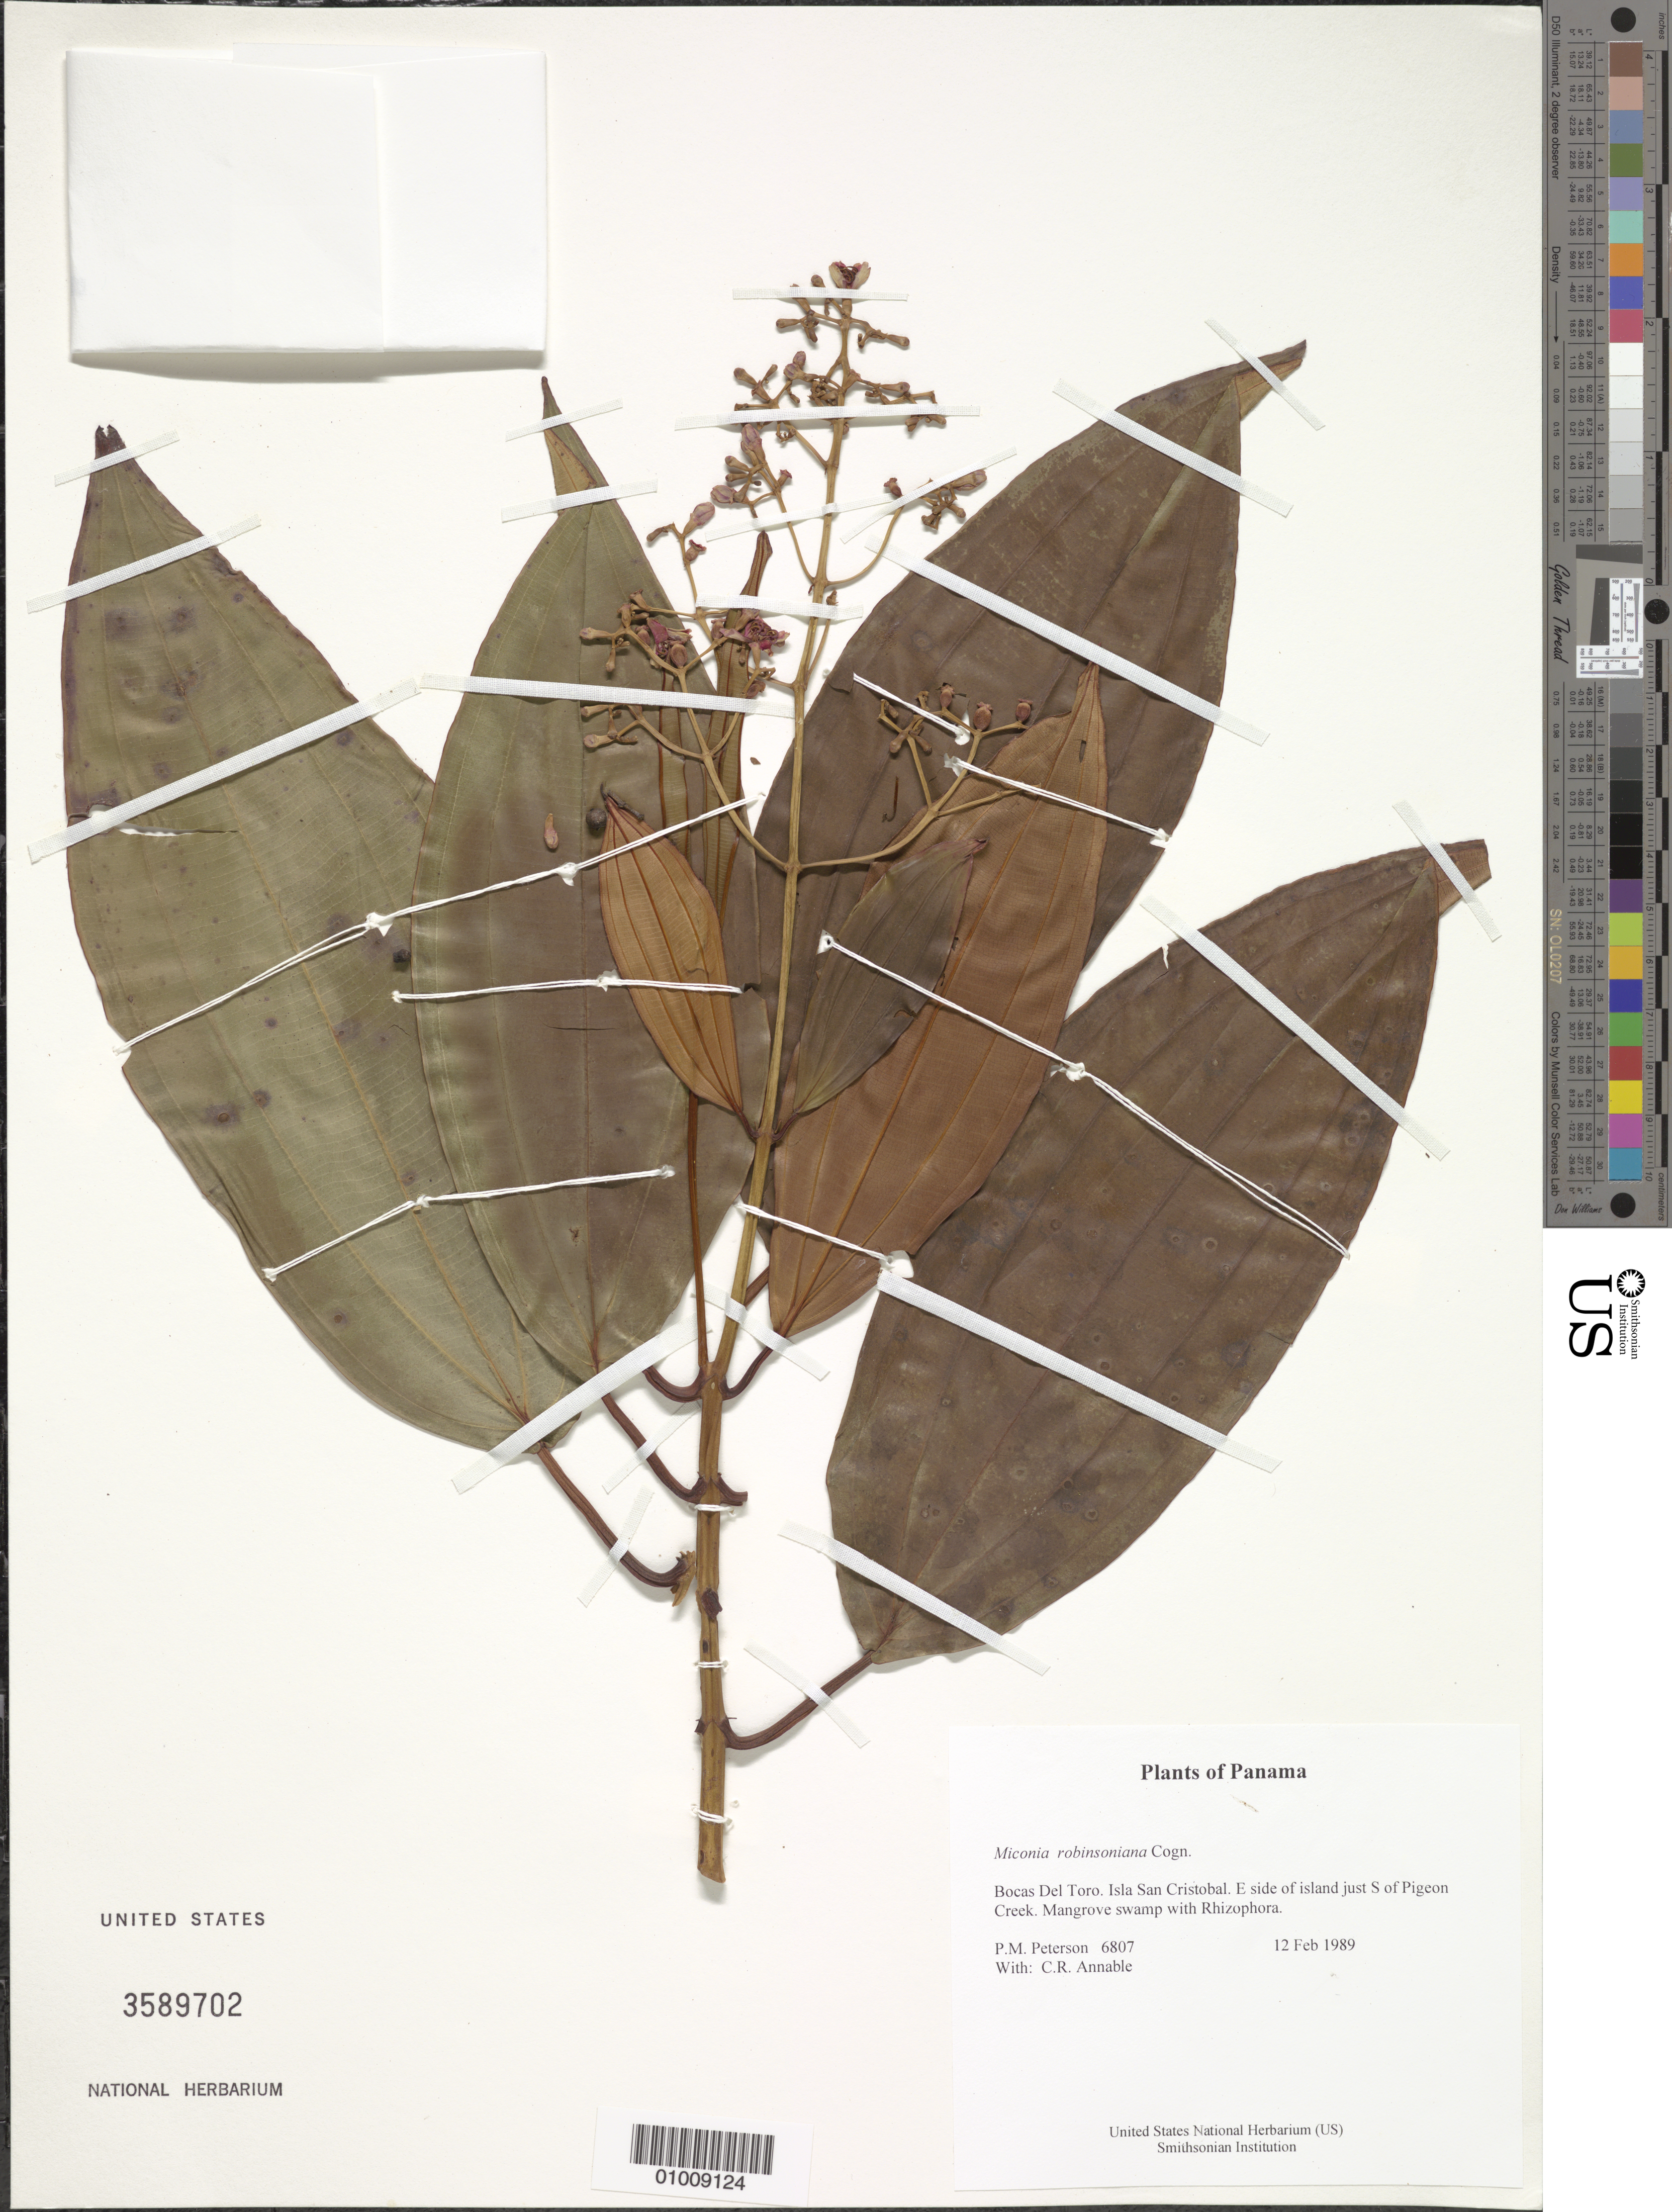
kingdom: Plantae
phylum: Tracheophyta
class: Magnoliopsida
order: Myrtales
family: Melastomataceae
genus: Miconia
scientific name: Miconia robinsoniana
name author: Cogn.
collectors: P. M. Peterson & C. R. Annable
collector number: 06807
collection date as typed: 12 Feb 1989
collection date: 1989-02-12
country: Panama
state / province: Bocas del Toro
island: San Cristobal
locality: E side of island just S of Pigeon Creek.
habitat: Mangrove swamp with Rhizophora.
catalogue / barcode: US 3589702